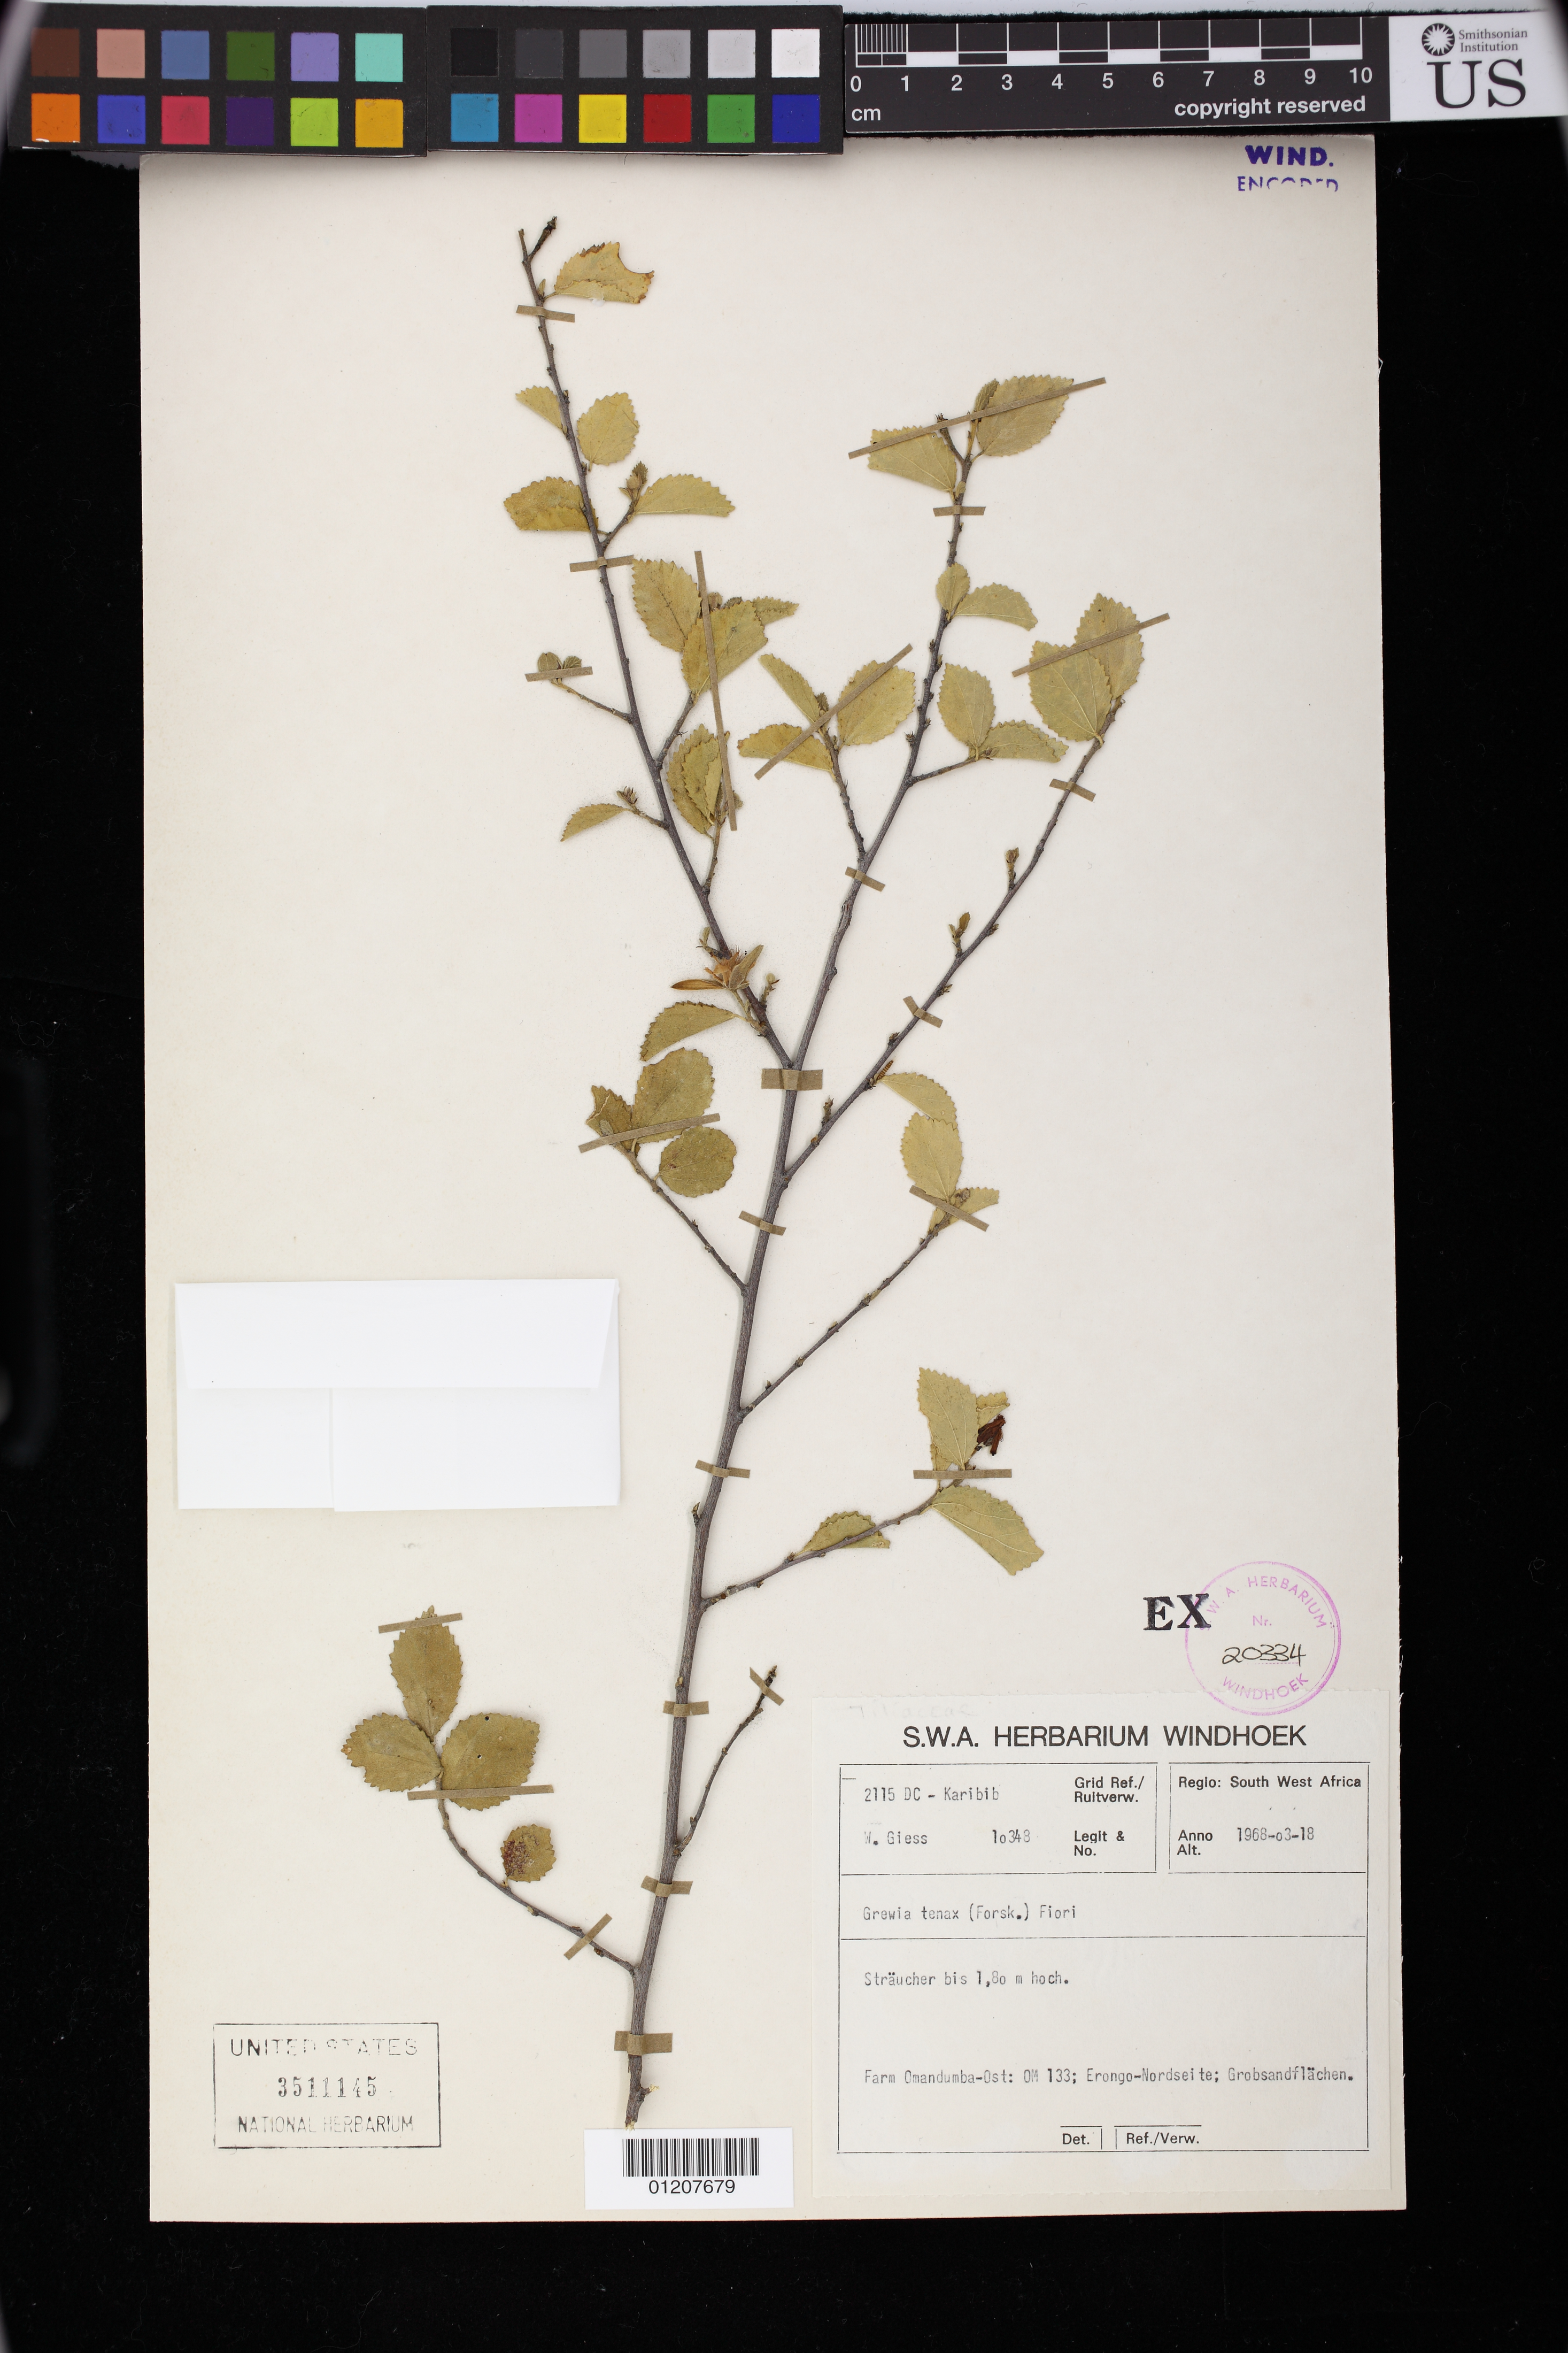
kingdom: Plantae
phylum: Tracheophyta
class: Magnoliopsida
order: Malvales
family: Malvaceae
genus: Grewia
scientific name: Grewia tenax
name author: (Forssk.) Fiori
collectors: W. Giess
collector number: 10348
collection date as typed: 18 Mar 1968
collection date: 1968-03-18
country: Namibia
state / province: Erongo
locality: Farm Omandumba-Ost: OM 133; Erongo-Nordseite; Grobsandflachen.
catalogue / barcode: US 3511145